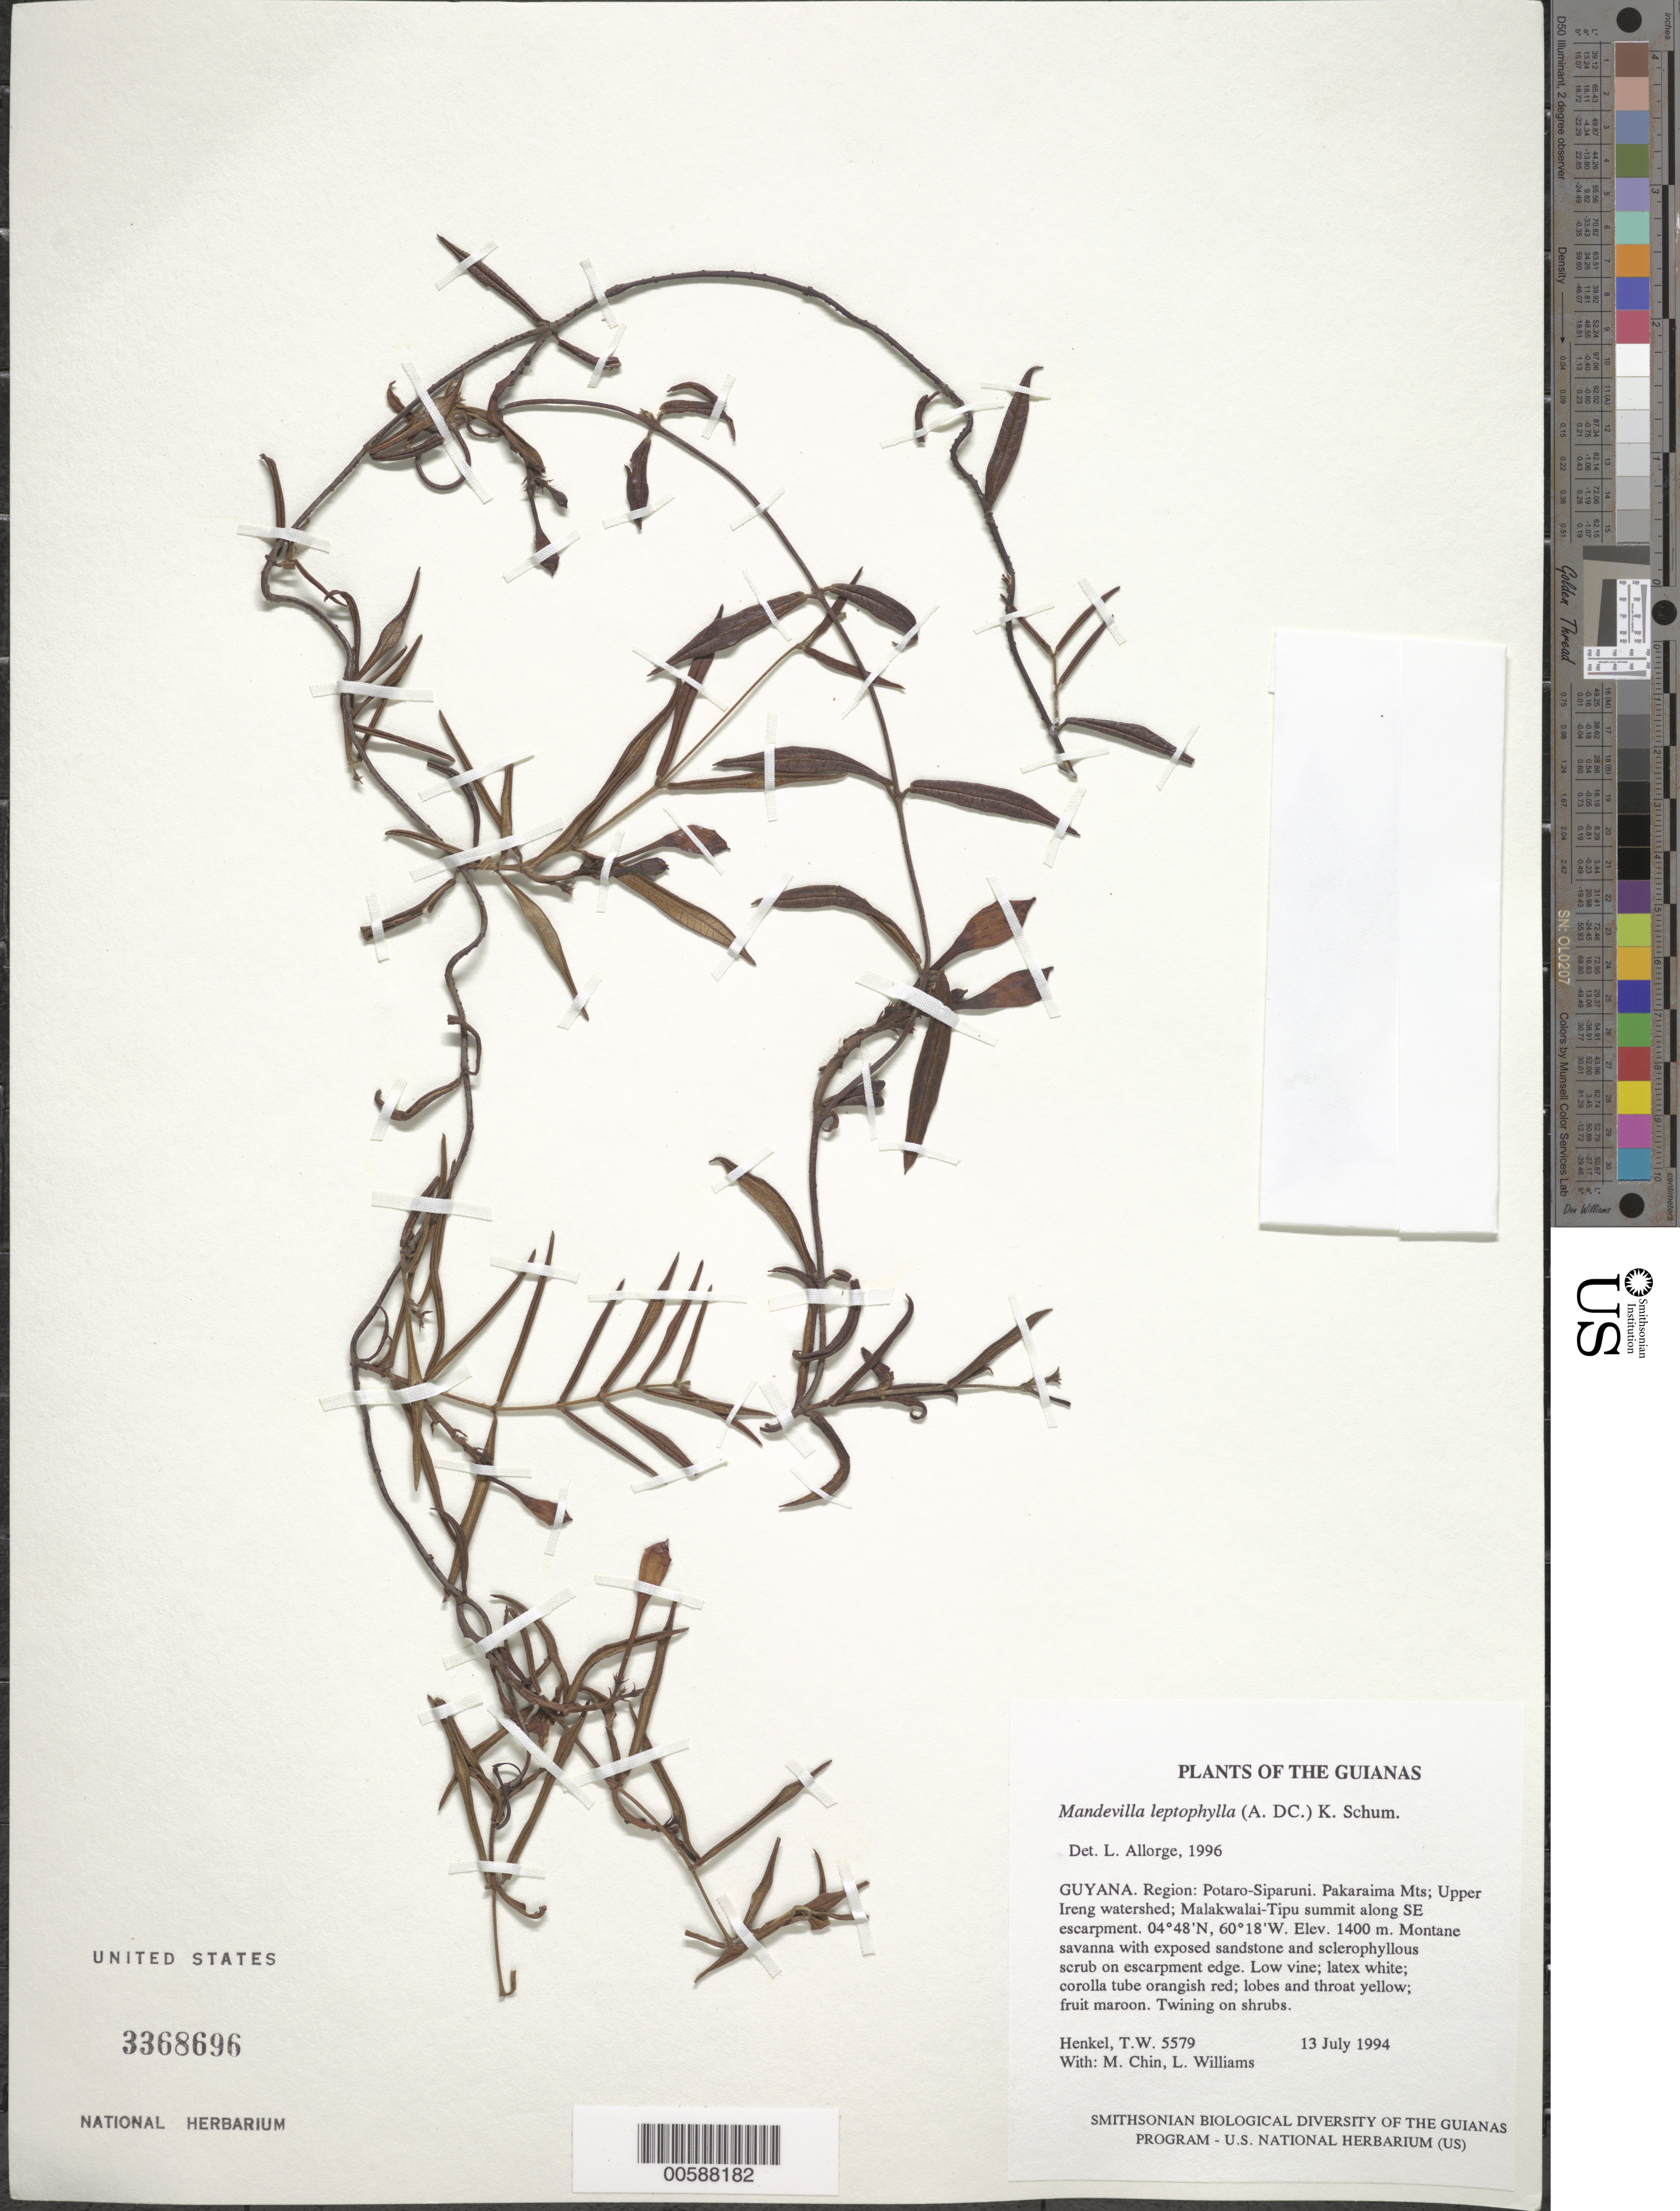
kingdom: Plantae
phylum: Tracheophyta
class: Magnoliopsida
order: Gentianales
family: Apocynaceae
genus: Mandevilla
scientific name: Mandevilla leptophylla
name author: (A. DC.) K. Schum.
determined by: Allorge, L.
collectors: T. Henkel, M. Chin & L. Williams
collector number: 5579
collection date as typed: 13 July 1994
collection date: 1994-07-13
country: Guyana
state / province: Potaro-Siparuni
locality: Pakaraima Mts; Upper Ireng watershed; Malakwalai-Tipu summit along SE escarpment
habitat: Montane savanna with exposed sandstone and sclerophyllous scrub on escarpment edge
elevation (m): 1400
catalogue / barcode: US 3368696